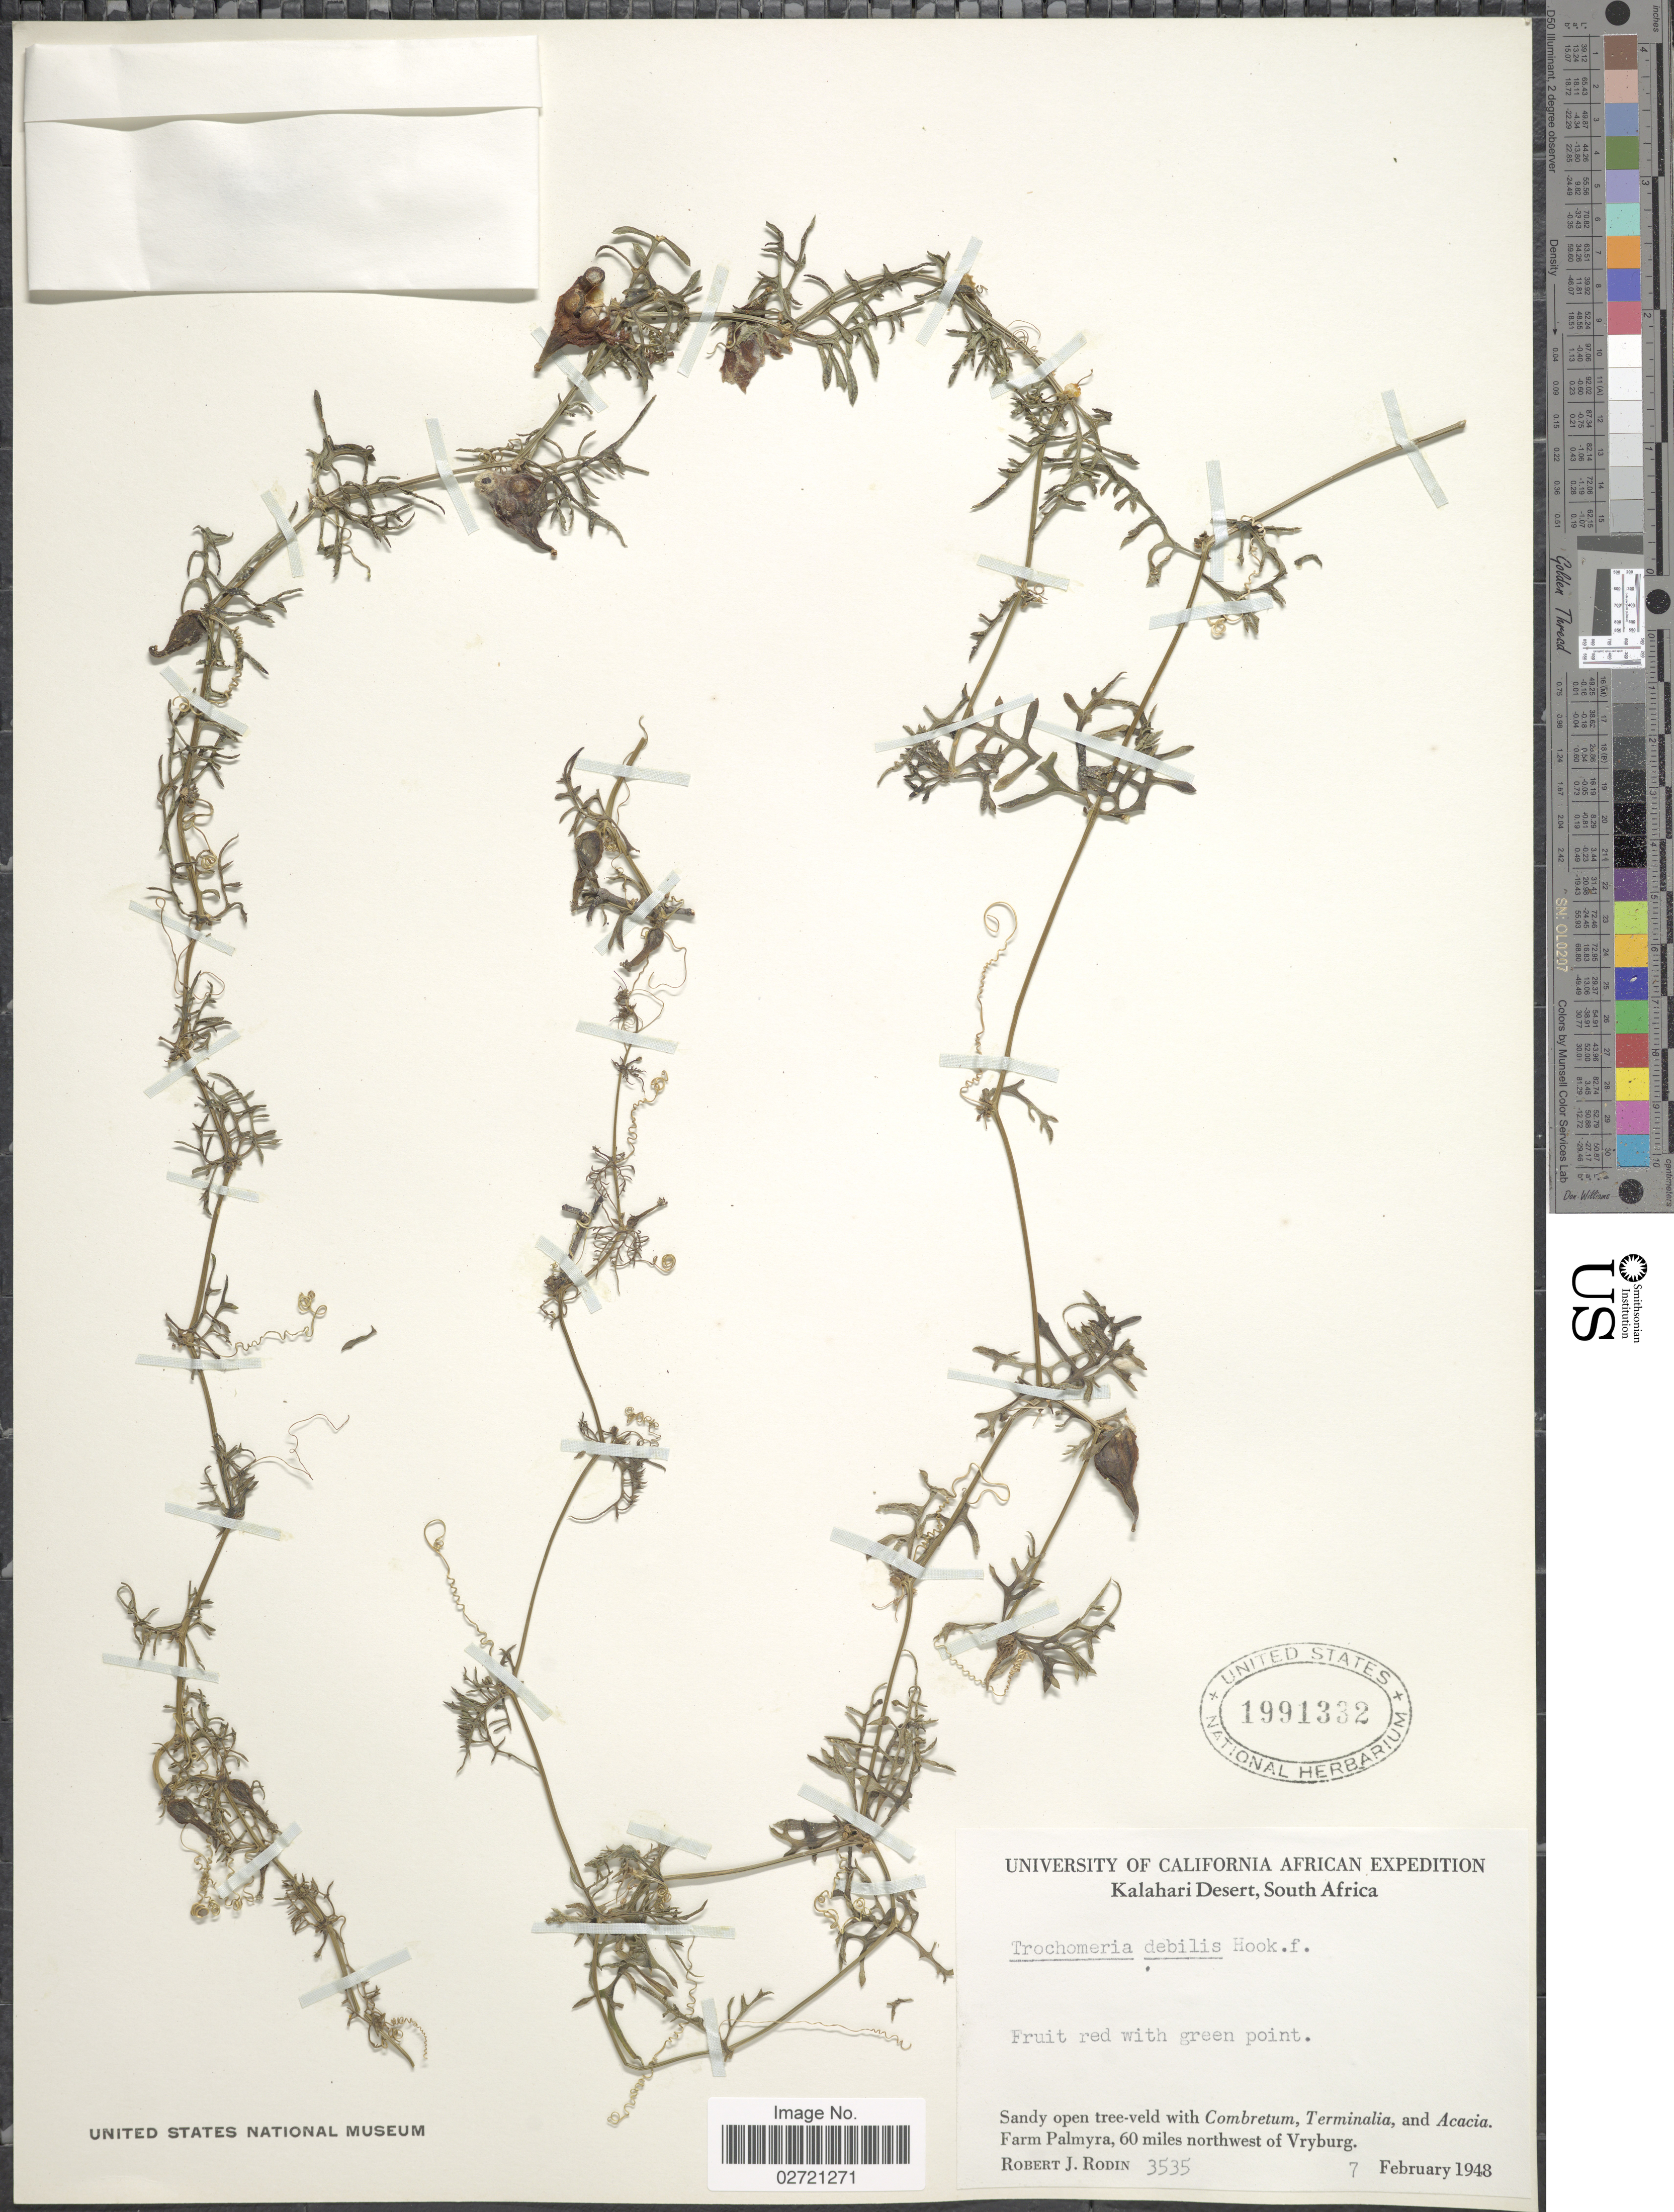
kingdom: Plantae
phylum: Tracheophyta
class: Magnoliopsida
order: Cucurbitales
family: Cucurbitaceae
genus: Trochomeria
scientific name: Trochomeria debilis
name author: Hook. f.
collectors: R. J. Rodin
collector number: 3535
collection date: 1948-02-07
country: South Africa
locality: Kalahari Desert. Farm Palmyra, 60 miles northwest of Vryburg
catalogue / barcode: US 1991332